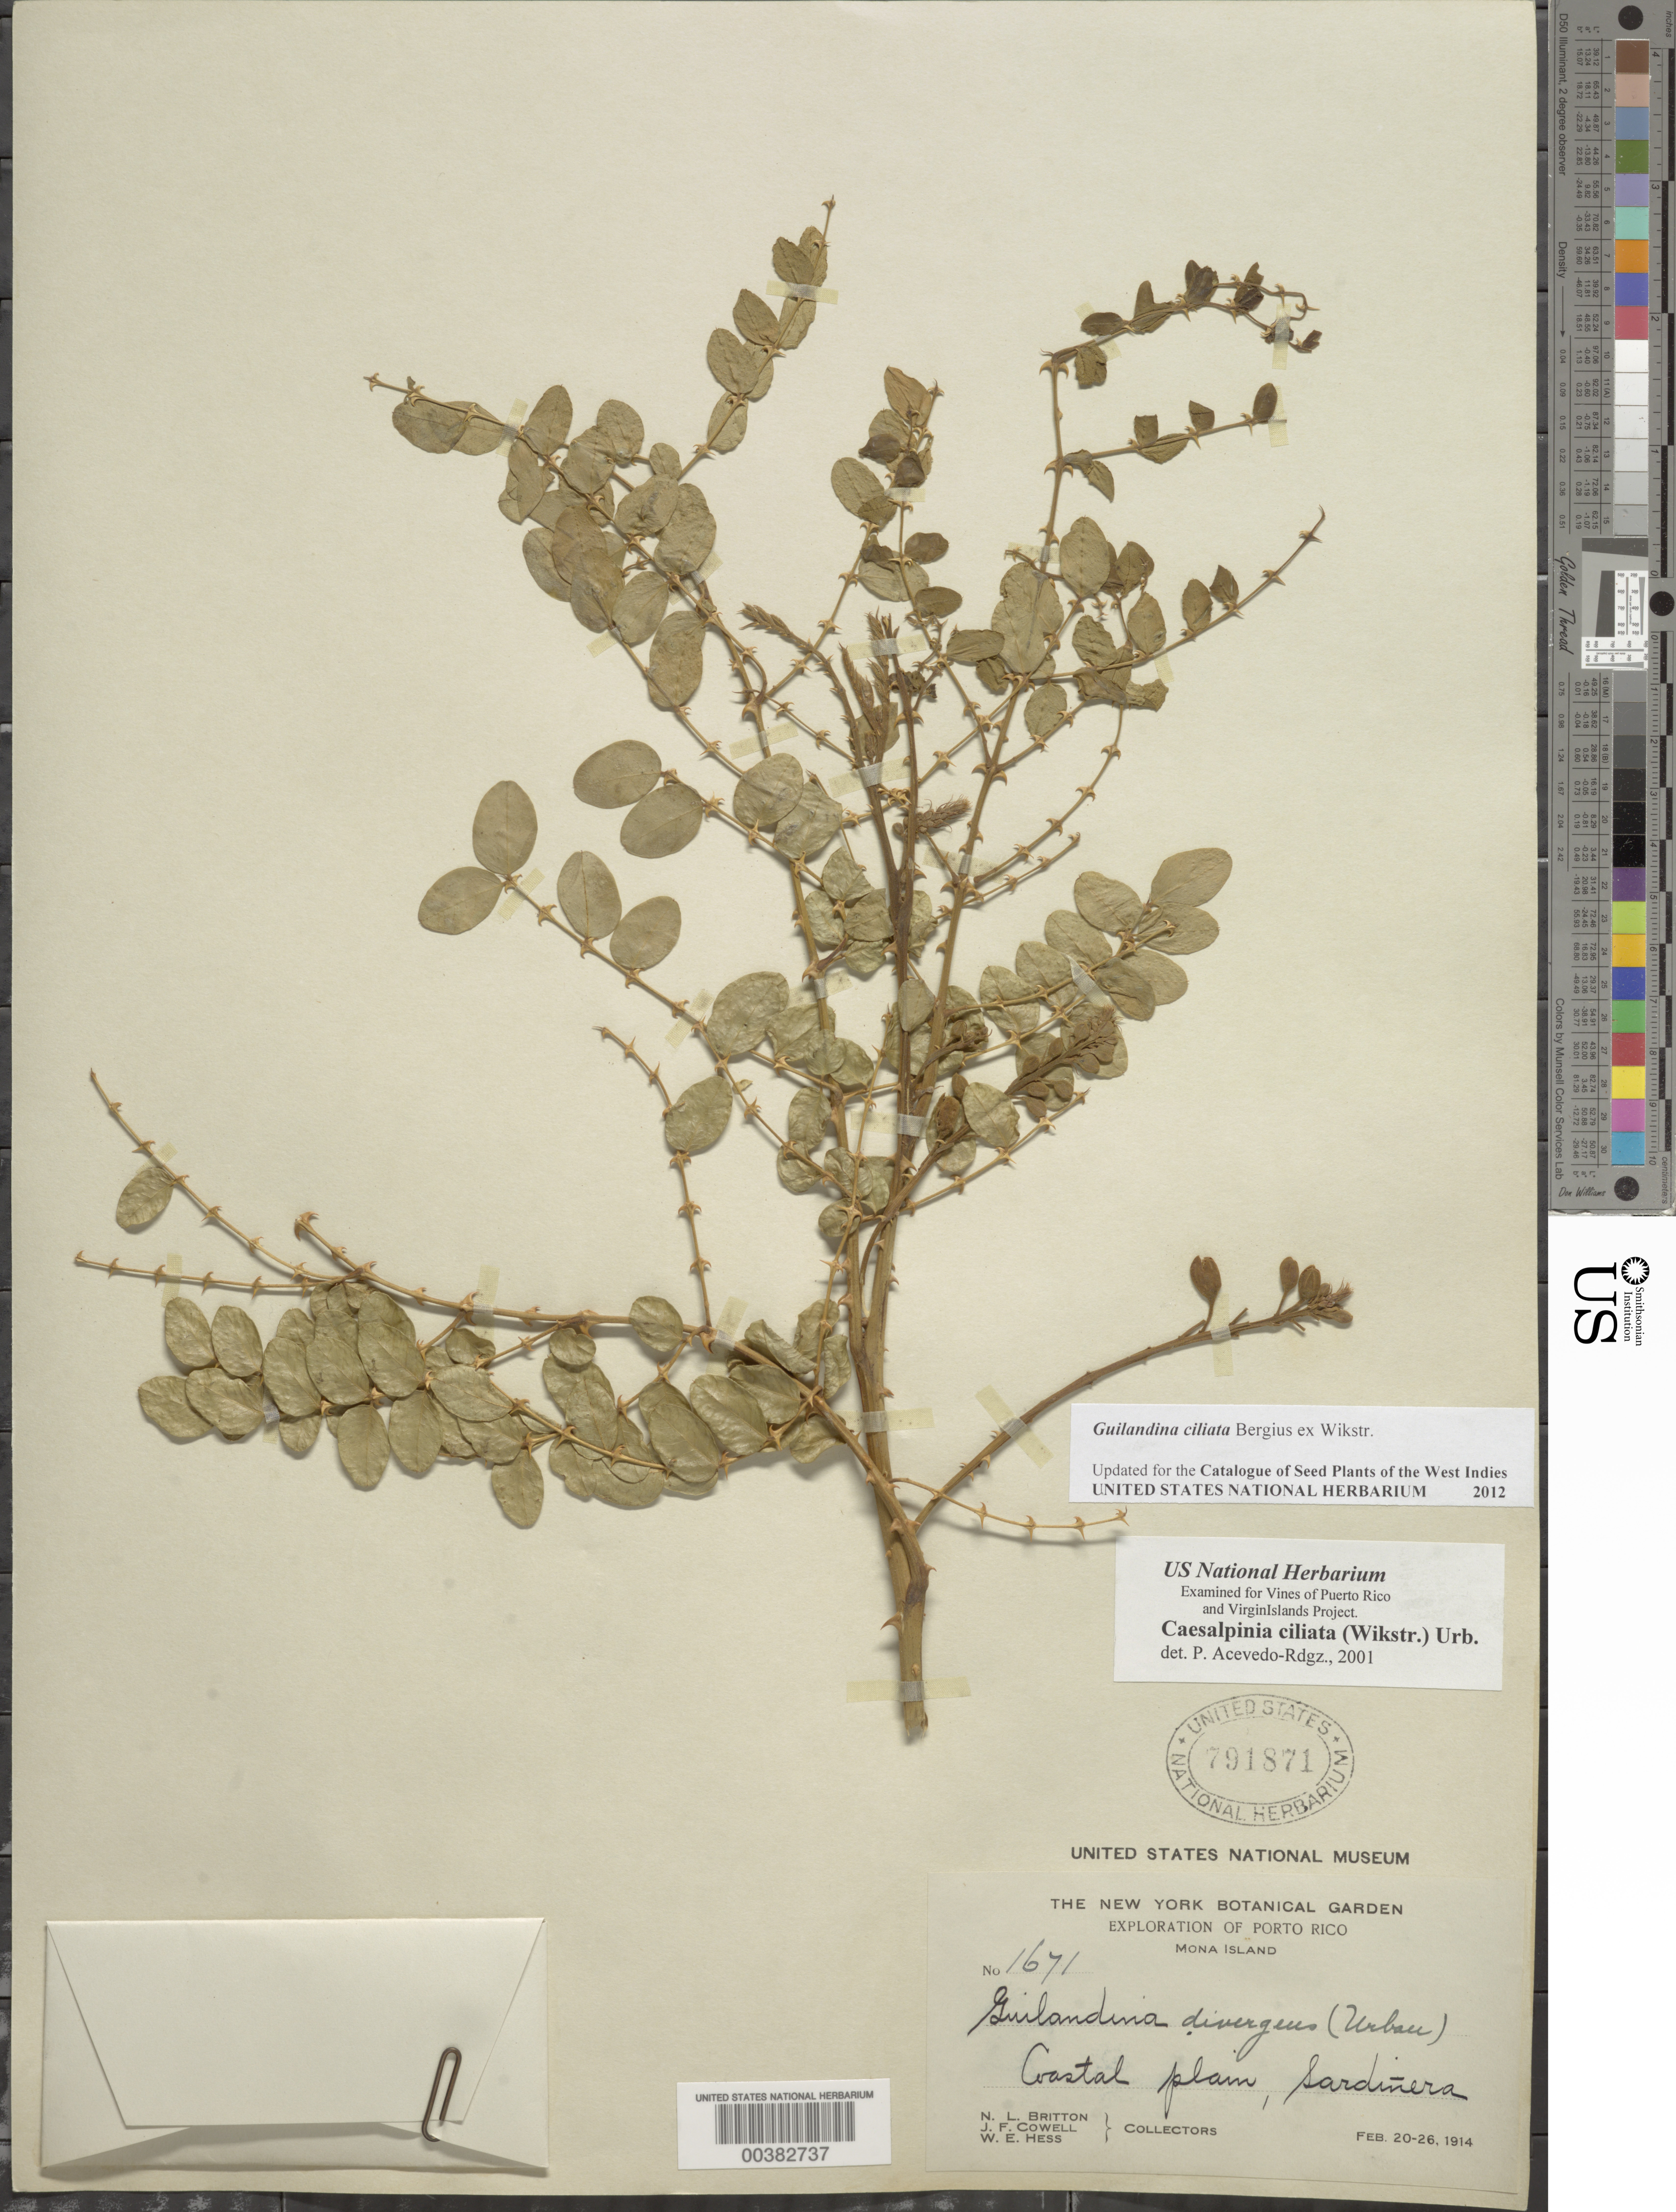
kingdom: Plantae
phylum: Tracheophyta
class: Magnoliopsida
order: Fabales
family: Fabaceae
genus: Guilandina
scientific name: Guilandina ciliata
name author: Bergius ex Wikstr.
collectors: N. Britton, J. F. Cowell & W. Hess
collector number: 1671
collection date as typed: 20 Feb 1914 to 26 Feb 1914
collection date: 1914-02-20/1914-02-26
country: Puerto Rico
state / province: Mayaguëz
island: Mona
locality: Mona i.; sardinera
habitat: Coastal plain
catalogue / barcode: US 791871